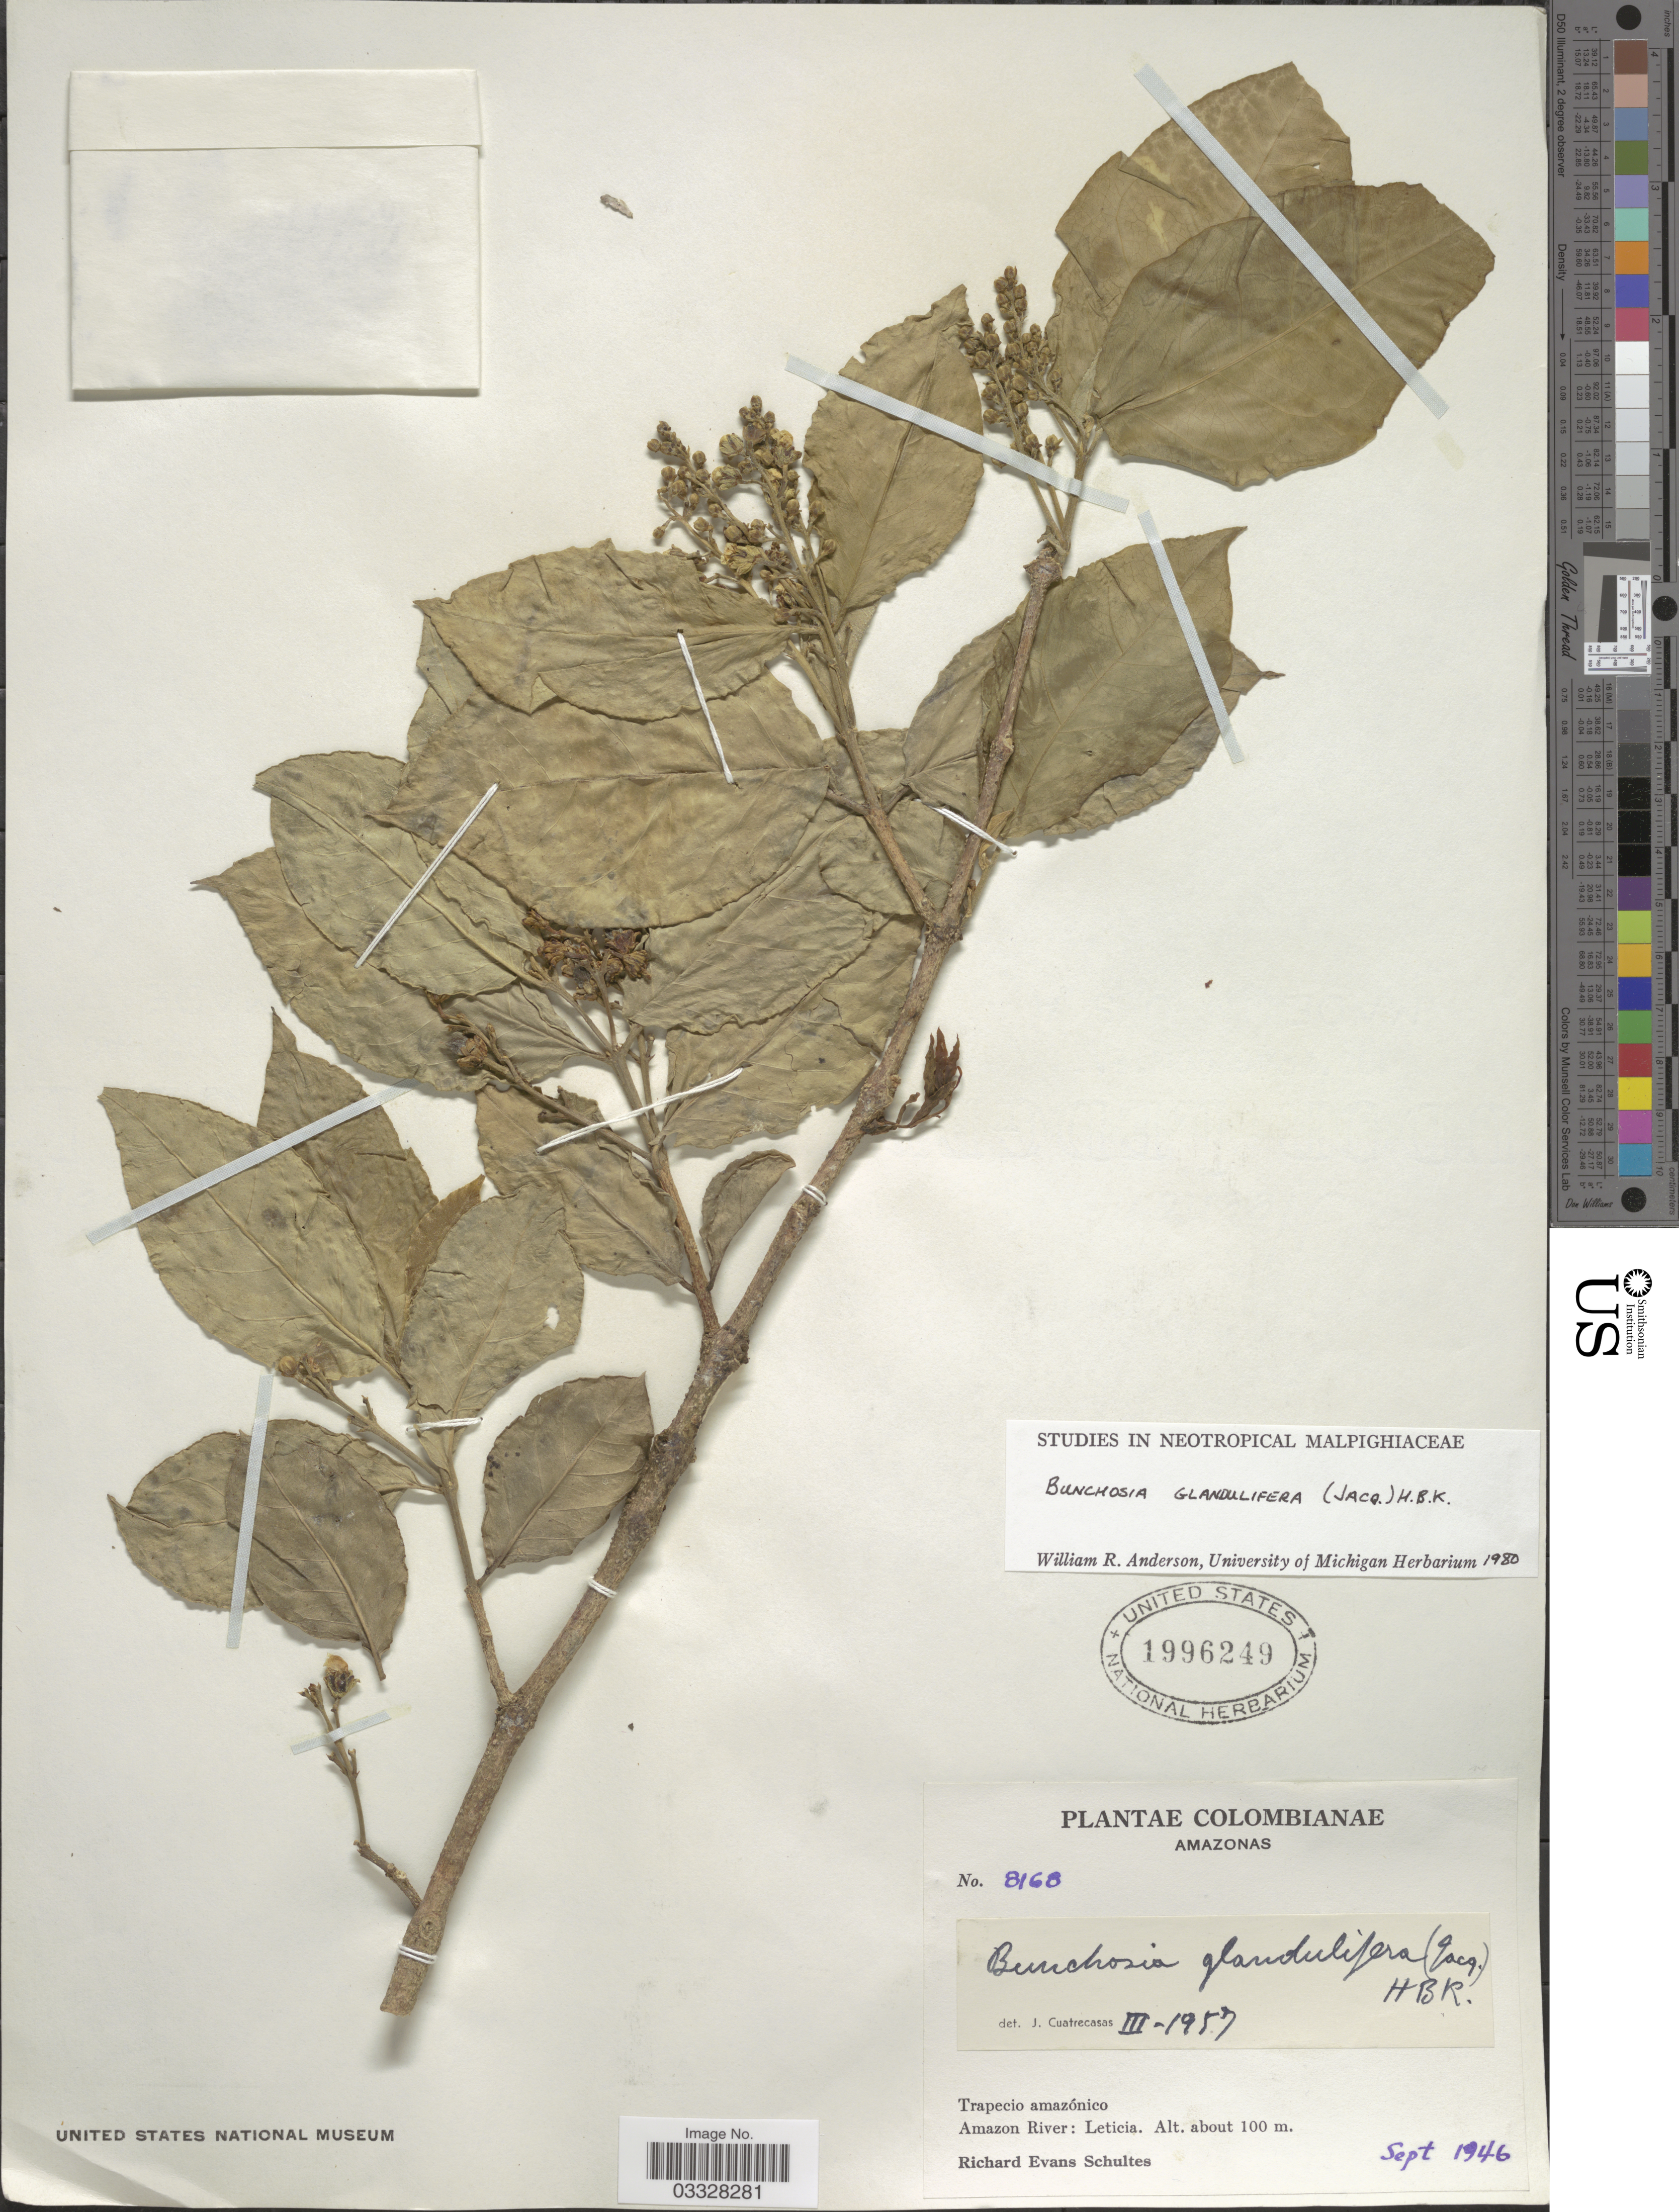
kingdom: Plantae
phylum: Tracheophyta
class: Magnoliopsida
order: Malpighiales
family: Malpighiaceae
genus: Bunchosia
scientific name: Bunchosia glandulifera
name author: (Jacq.) Kunth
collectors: R. E. Schultes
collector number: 8168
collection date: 1946-09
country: Colombia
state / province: Amazônas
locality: Trapecio amazónico. Amazon River: Leticia.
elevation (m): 100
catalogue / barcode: US 1996249